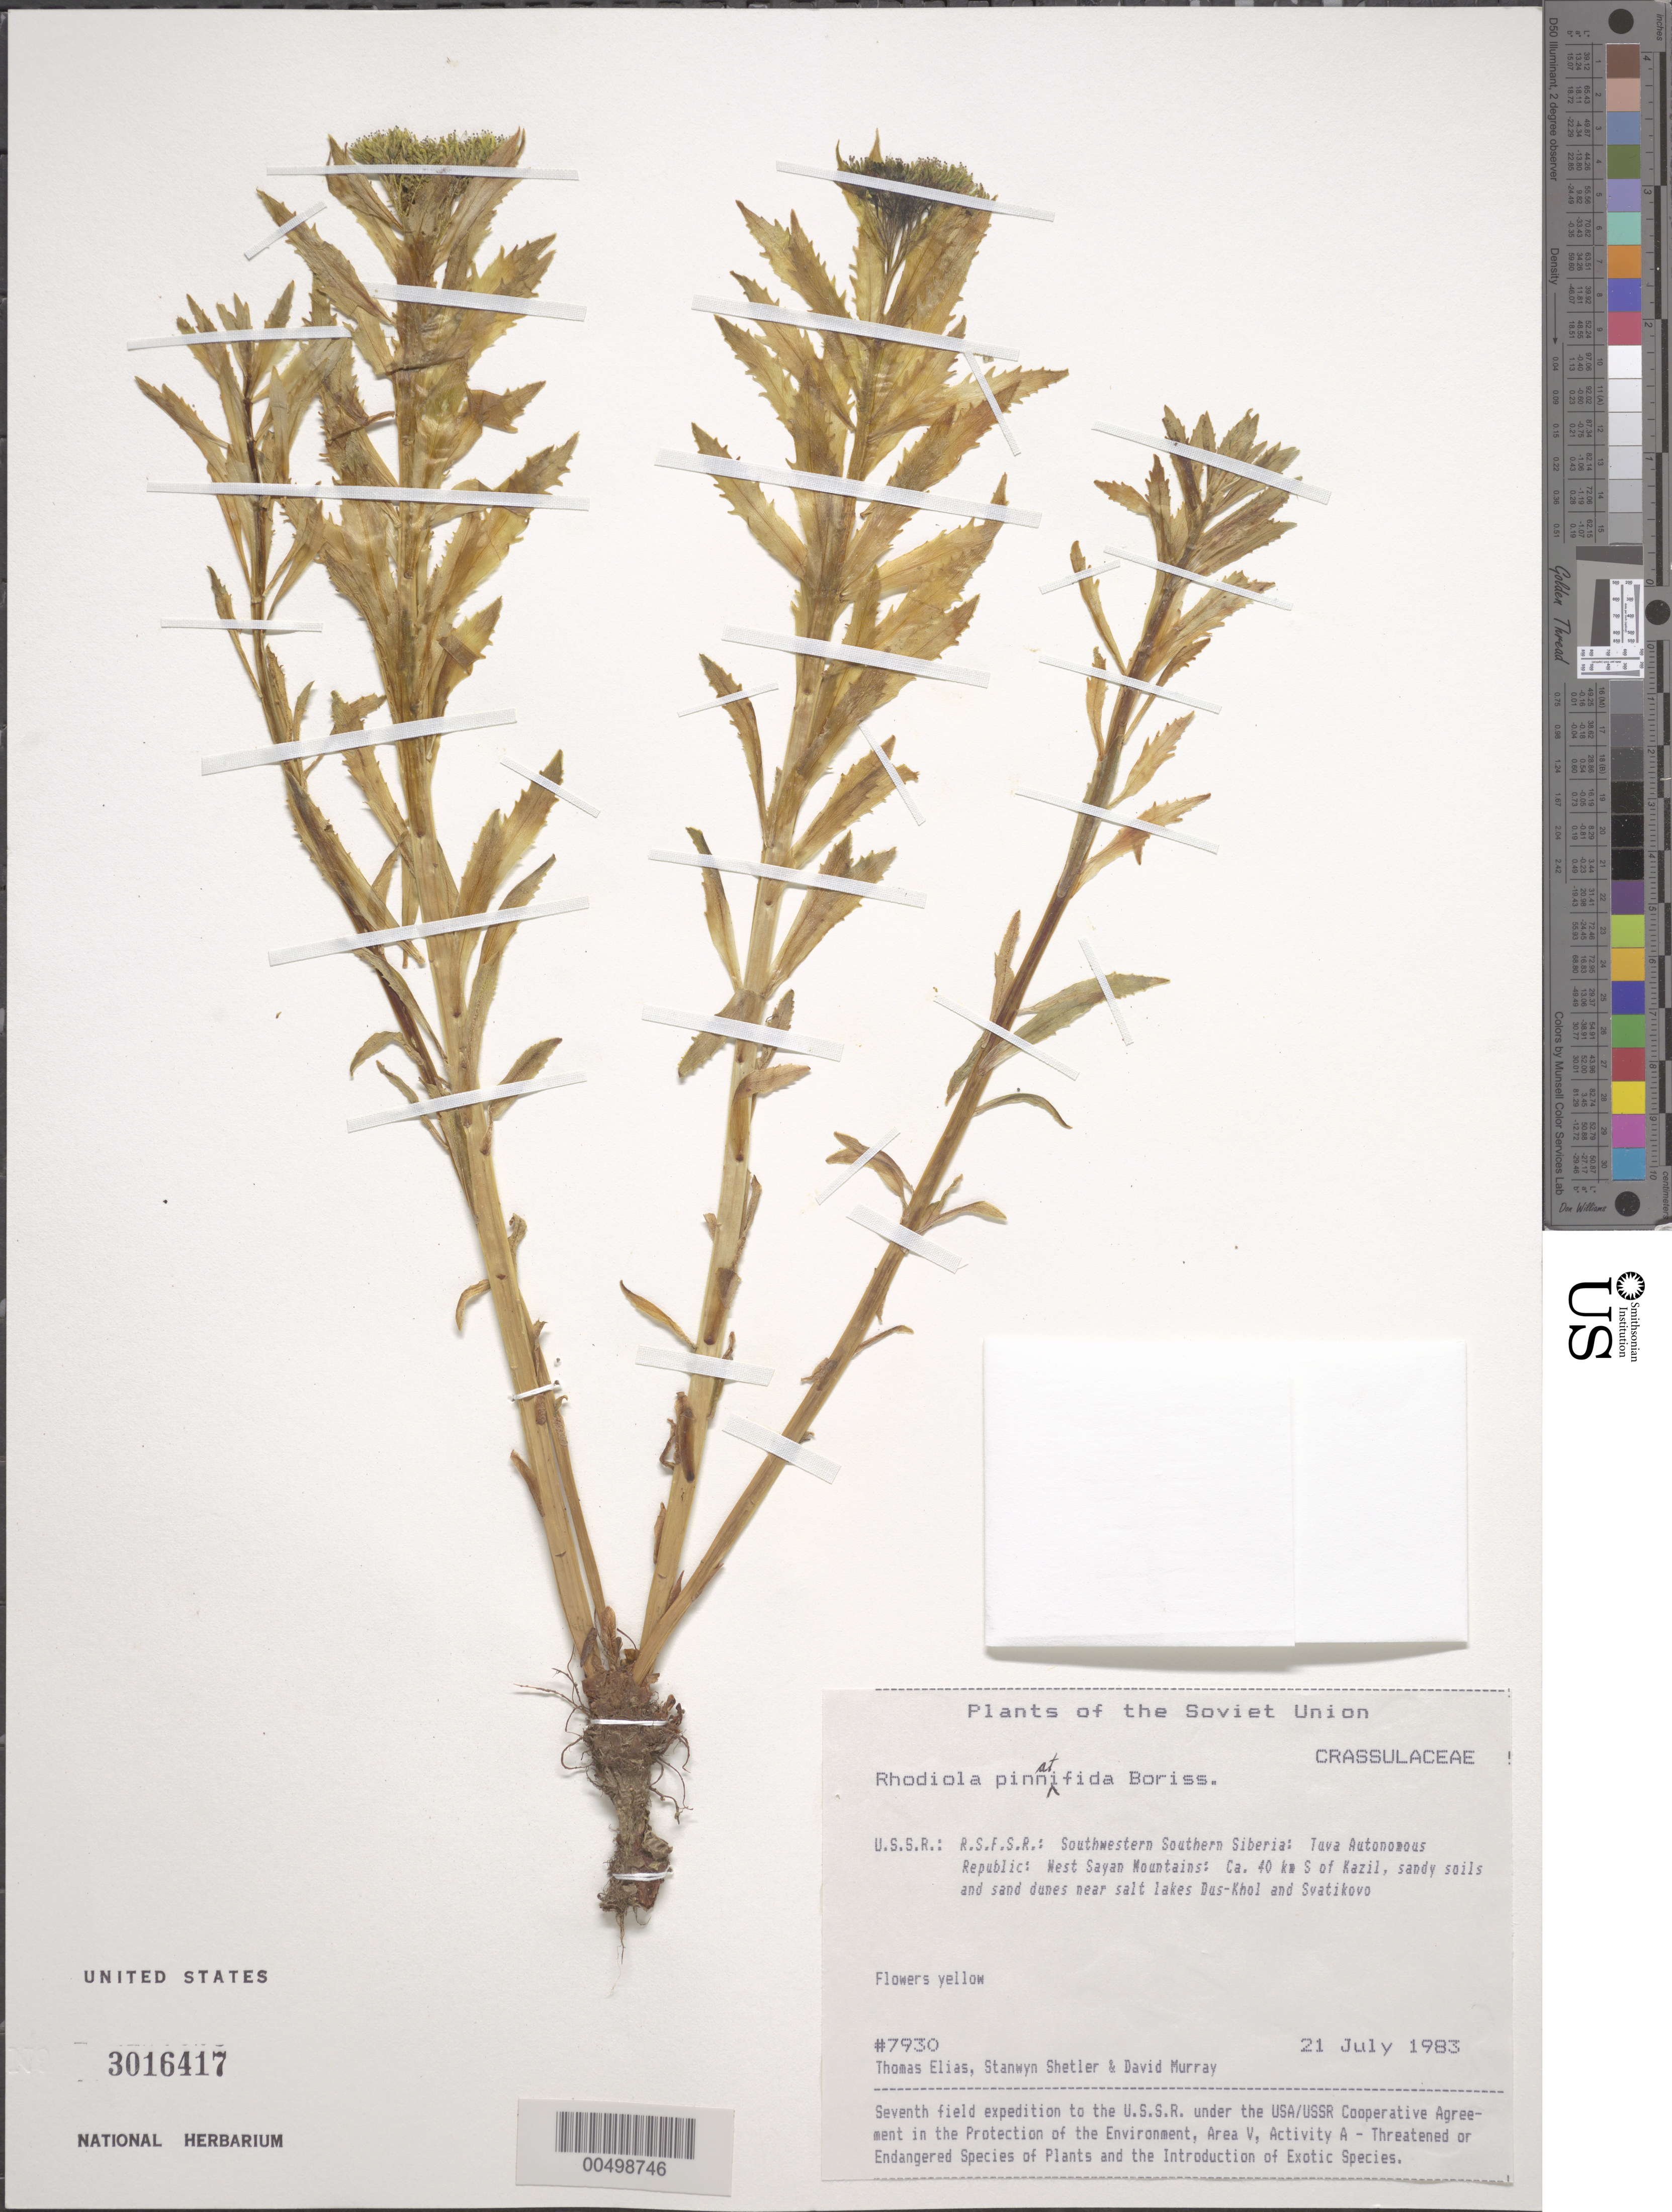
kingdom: Plantae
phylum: Tracheophyta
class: Magnoliopsida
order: Saxifragales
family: Crassulaceae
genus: Rhodiola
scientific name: Rhodiola pinnatifida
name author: Boriss.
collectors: T. Elias, S. Shetler & D. F. Murray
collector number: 7930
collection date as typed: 21 Jul 1983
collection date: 1983-07-21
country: Russian Federation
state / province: Tuva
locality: West Sayan Mountains, ca. 40 km S of Kazil [Kyzyl], near salt lakes Dus-Khol and Svatikovo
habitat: sandy soils and sand dunes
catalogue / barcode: US 3016417